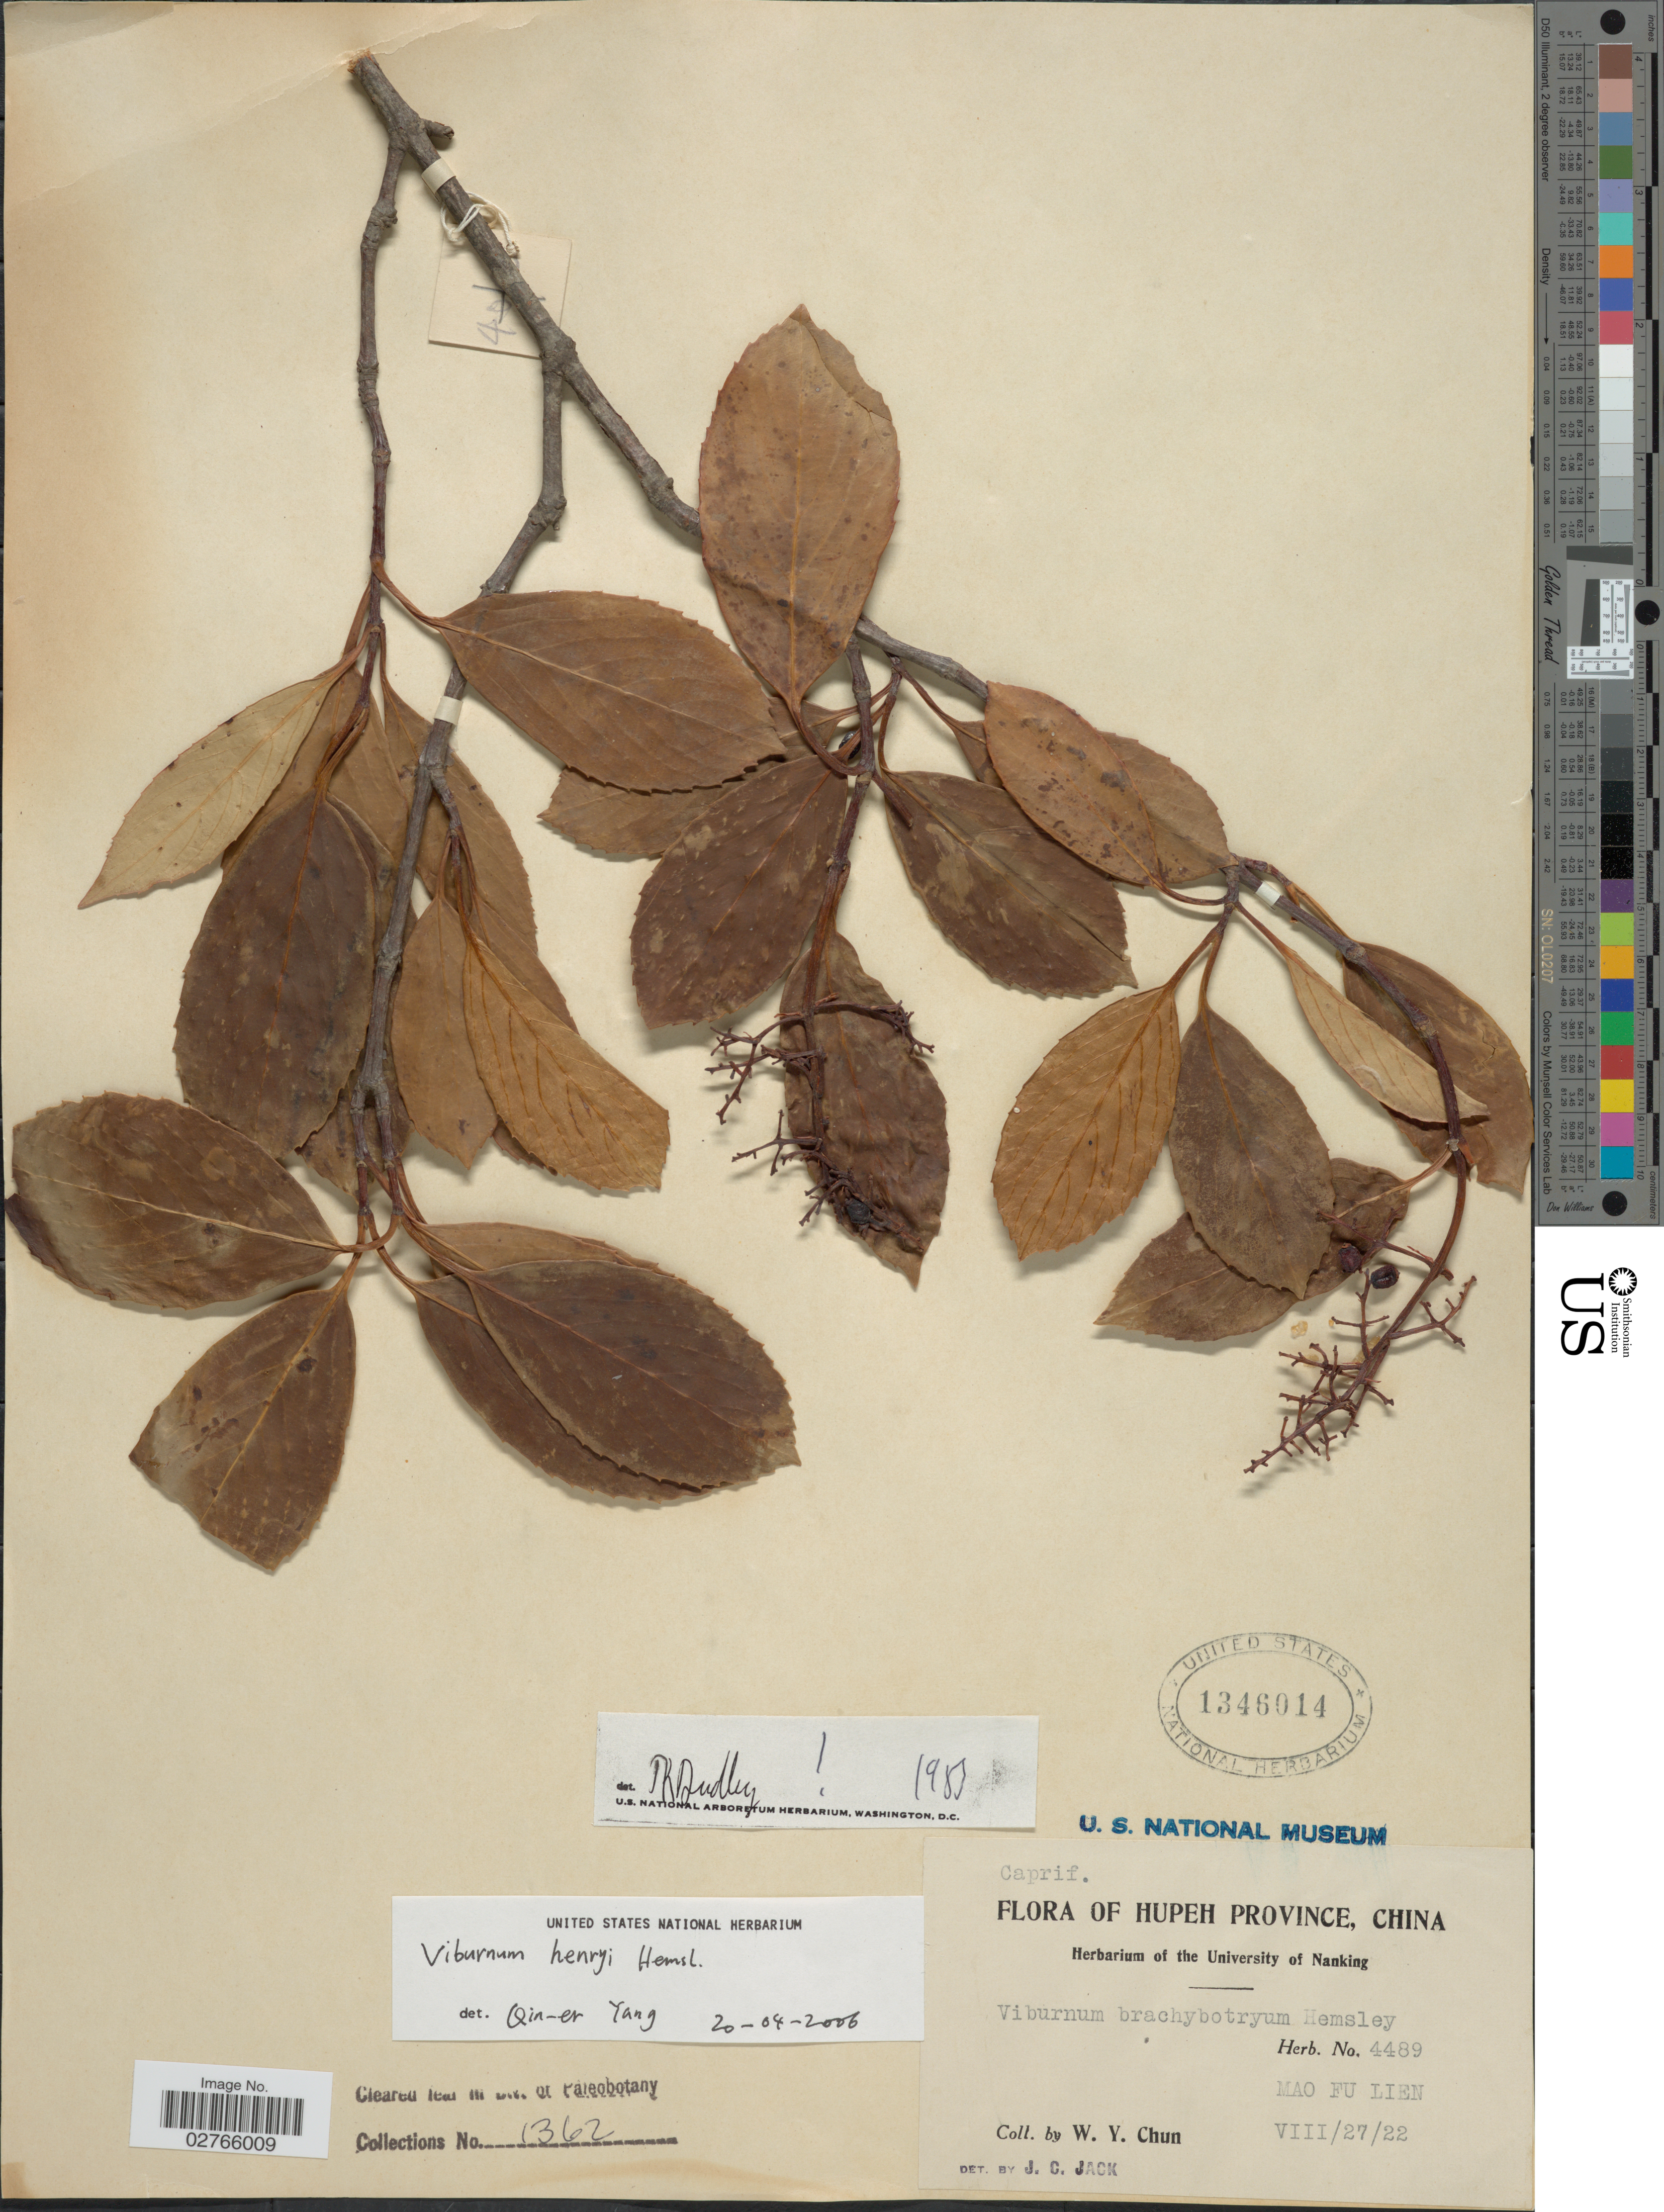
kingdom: Plantae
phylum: Tracheophyta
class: Magnoliopsida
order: Dipsacales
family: Viburnaceae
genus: Viburnum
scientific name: Viburnum henryi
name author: Hemsl. in F.B. Forbes & Hemsl.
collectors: W. Y. Chun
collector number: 4489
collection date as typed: Transcribed d/m/y: 27/8/22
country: China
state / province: Hubei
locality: Hupeh Province, Mao Fu Lien.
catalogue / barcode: US 1346014